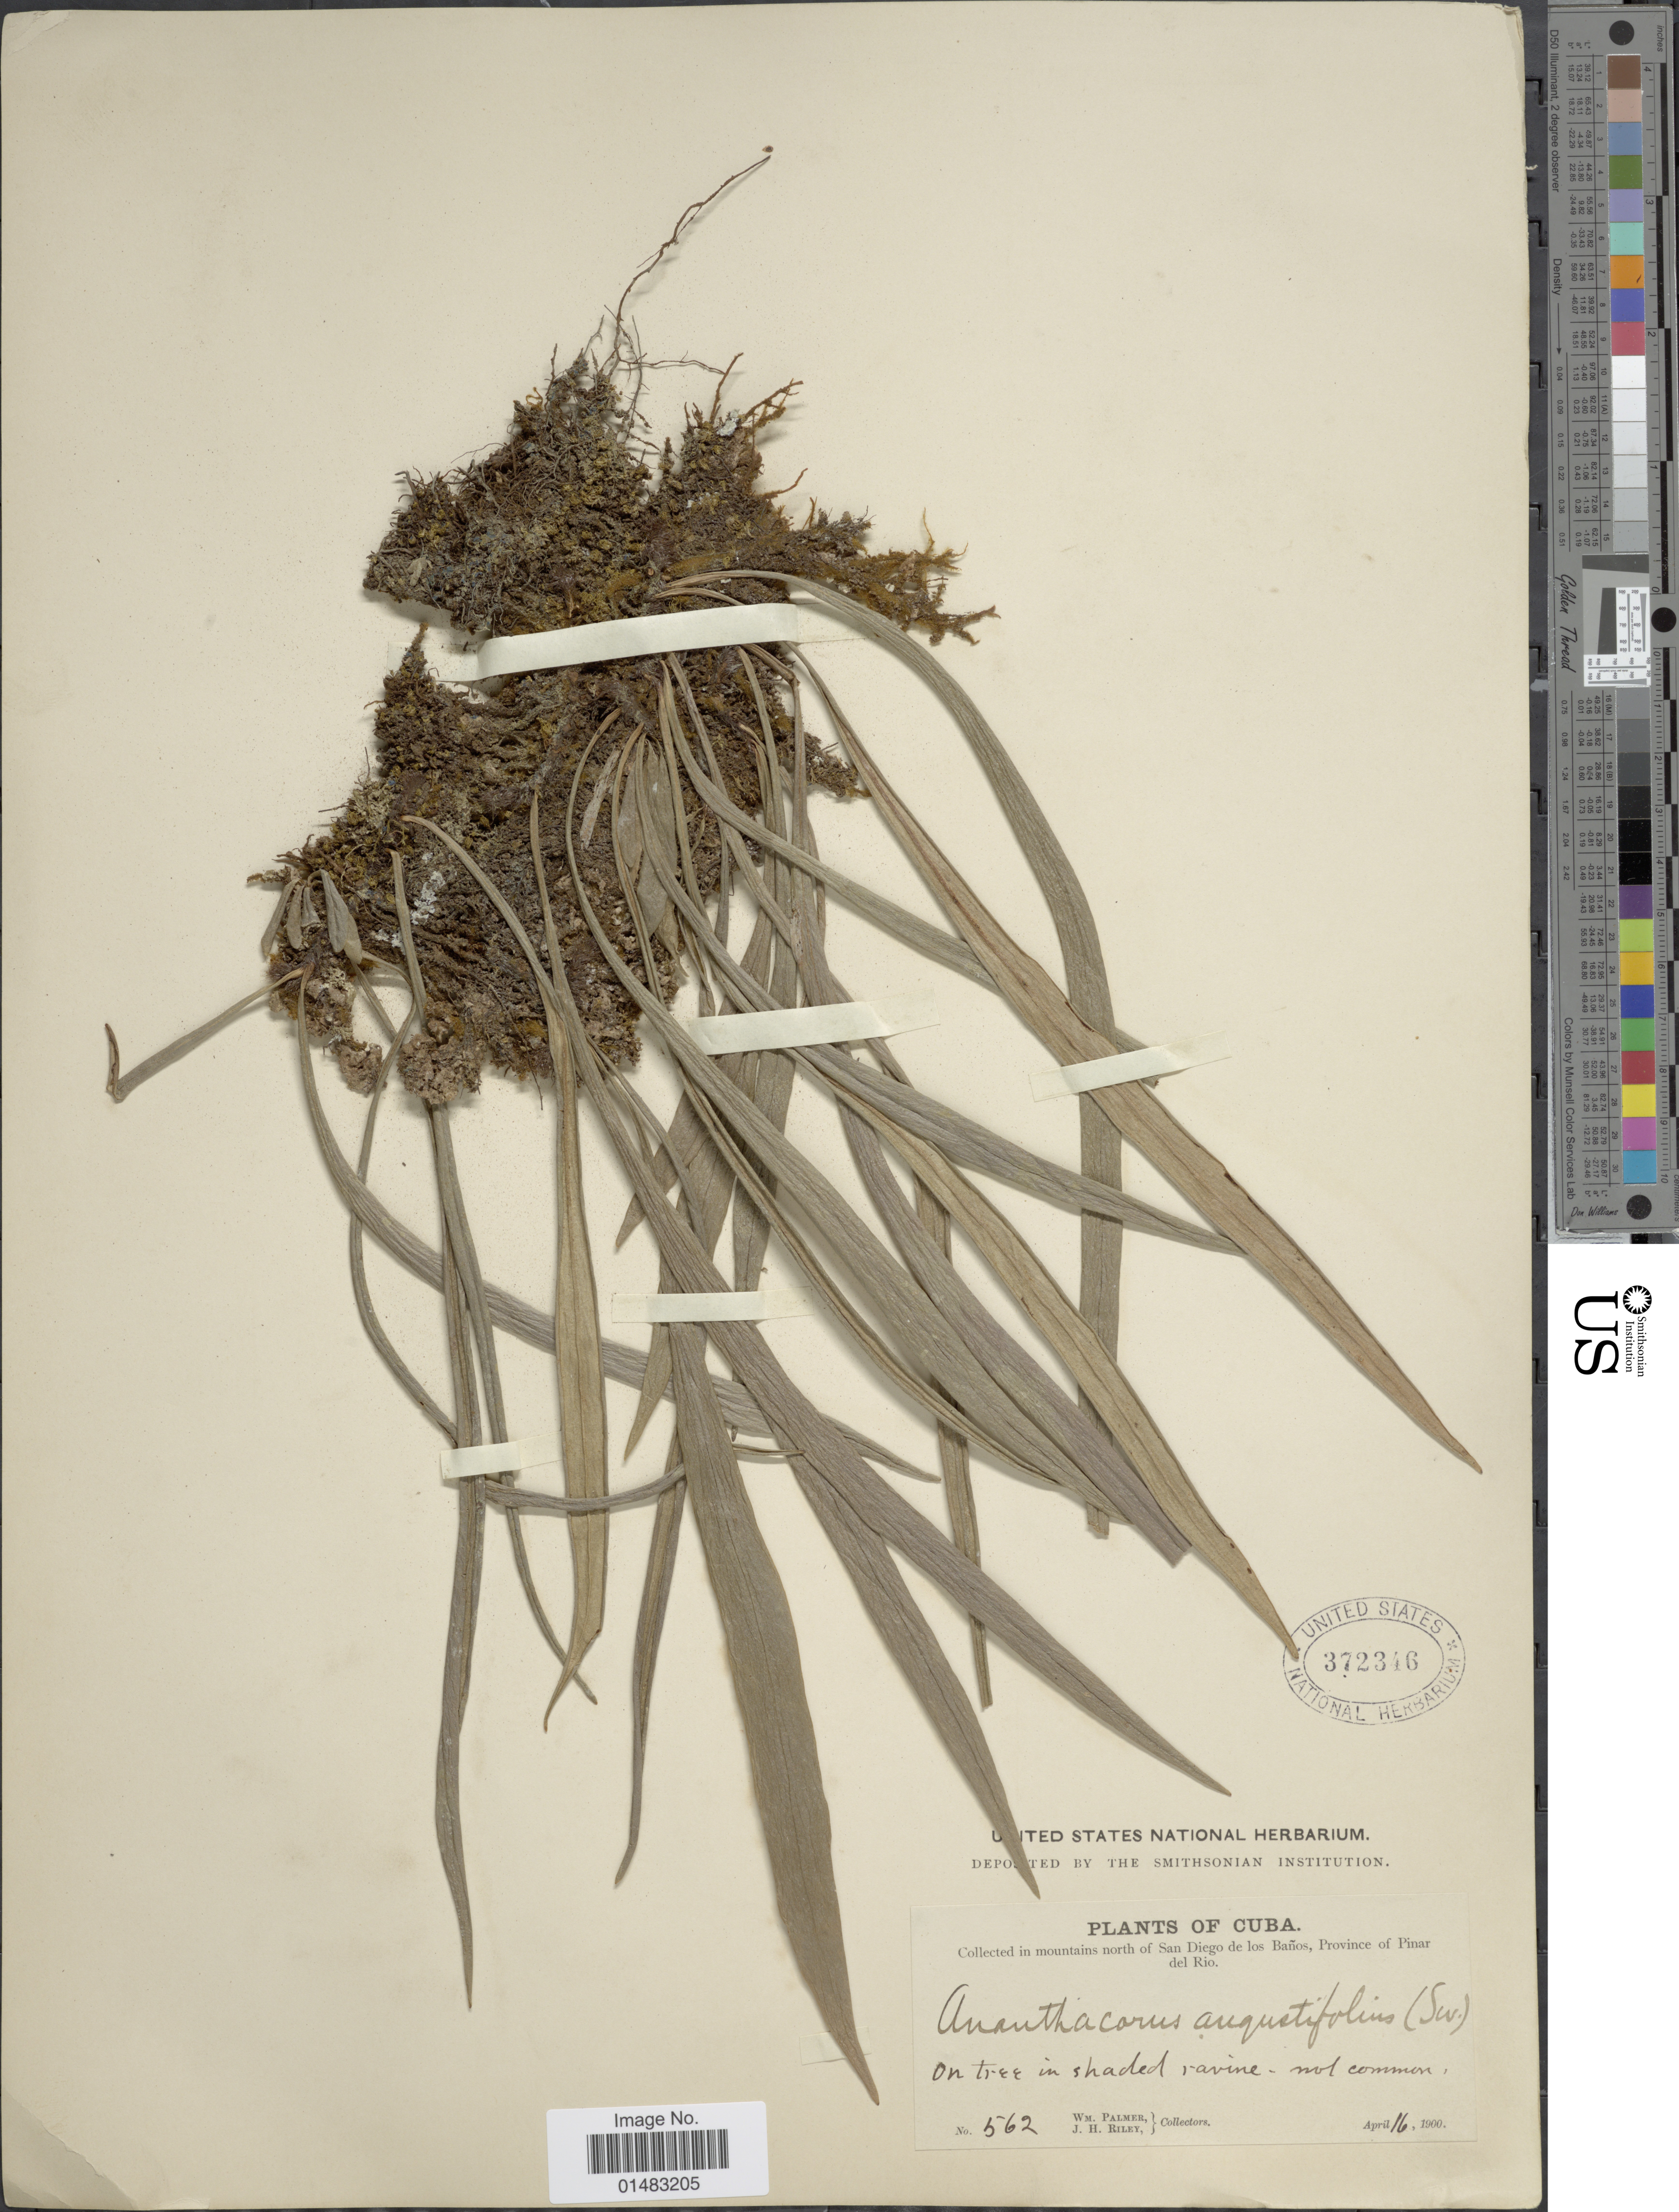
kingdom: Plantae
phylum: Tracheophyta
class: Polypodiopsida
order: Polypodiales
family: Pteridaceae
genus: Ananthacorus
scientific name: Ananthacorus angustifolius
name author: (Sw.) Underw. & Maxon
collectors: W. Palmer & J. H. Riley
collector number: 562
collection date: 1900-04-16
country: Cuba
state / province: Pinar del Río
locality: Mountains north of San Diego de los Baños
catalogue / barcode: US 372346